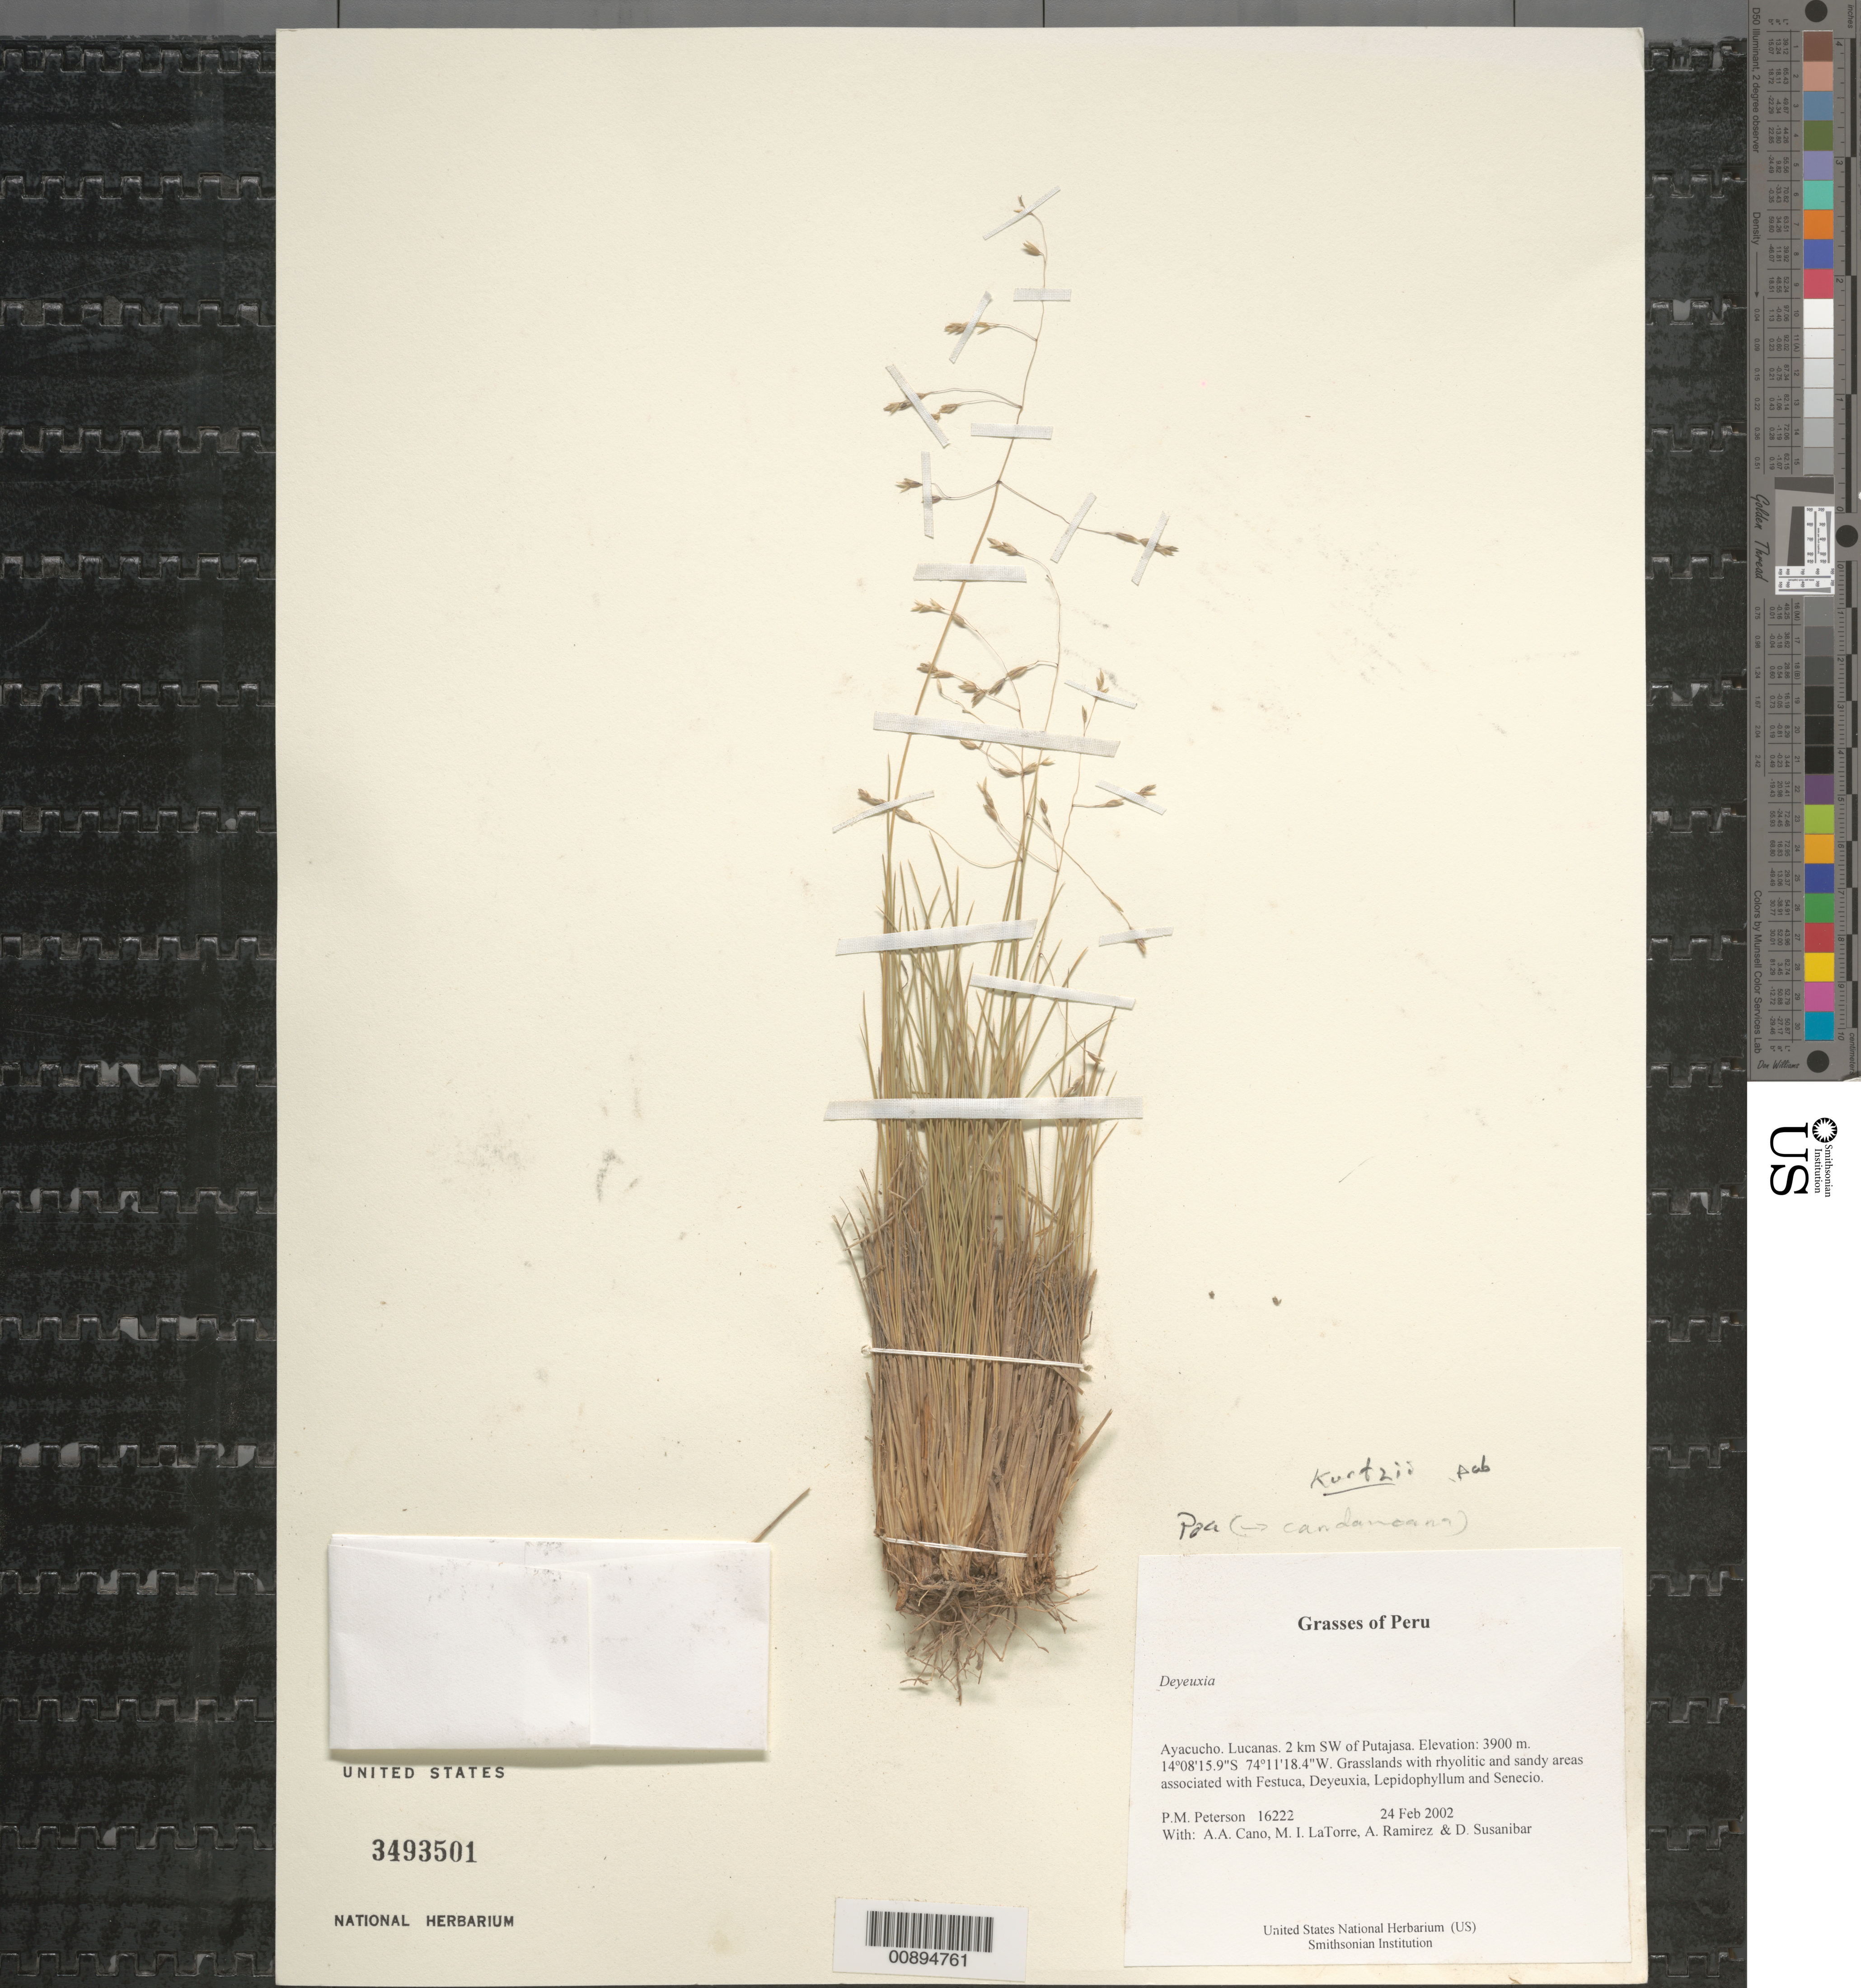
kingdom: Plantae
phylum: Tracheophyta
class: Liliopsida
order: Poales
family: Poaceae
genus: Poa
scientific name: Poa kurtzii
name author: R.E. Fr.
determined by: Soreng, Robert J., Research Associate (BOT), Smithsonian Institution - National Museum of Natural History (UNITED STATES)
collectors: P. M. Peterson, A. Cano, M. I. La Torre, A. Ramírez & D. Susanibar Cruz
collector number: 16222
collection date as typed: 24 Feb 2002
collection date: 2002-02-24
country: Peru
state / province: Ayacucho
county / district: Lucanas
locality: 2 km SW of Putajasa.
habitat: Grasslands with rhyolitic and sandy areas associated with ~Festuca, Deyeuxia, Lepidophyllum and Senecio~.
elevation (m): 3900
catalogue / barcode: US 3493501